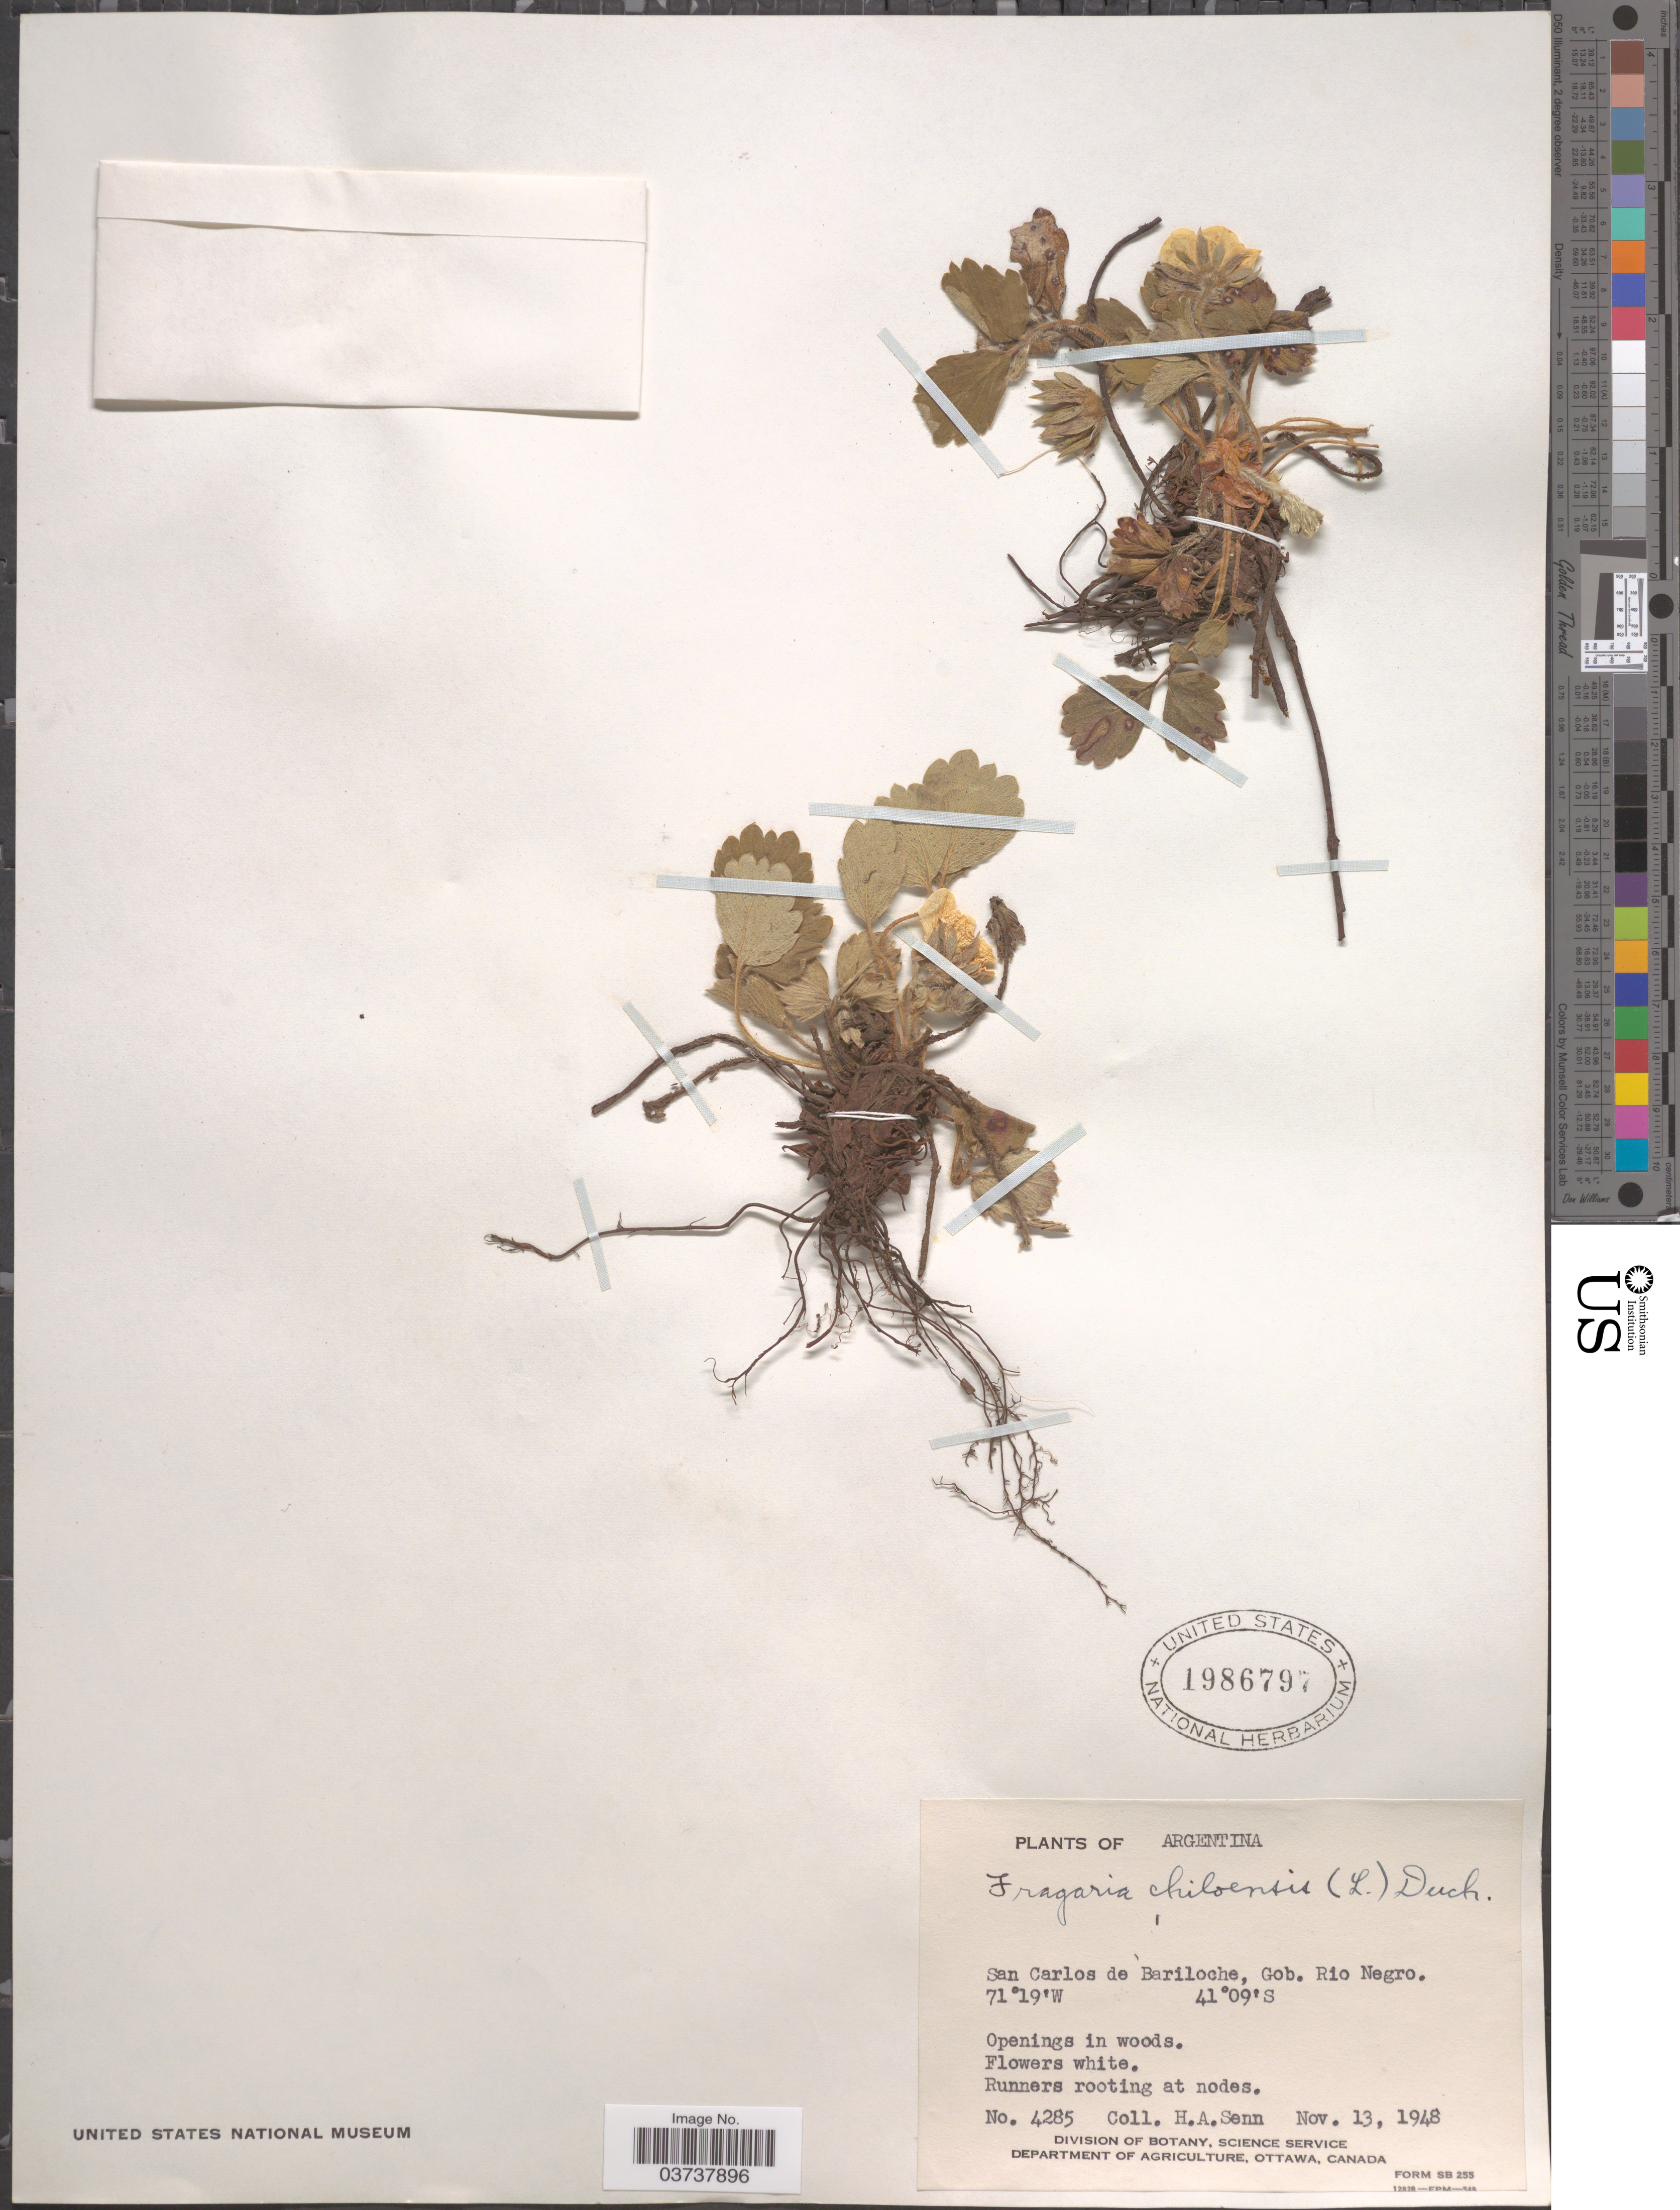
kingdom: Plantae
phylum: Tracheophyta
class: Magnoliopsida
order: Rosales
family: Rosaceae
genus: Fragaria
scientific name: Fragaria chiloensis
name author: (L.) Mill.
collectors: H. Senn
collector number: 4285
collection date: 1948-11-13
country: Argentina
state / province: Rio Negro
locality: San Carlos de Bariloche, Gob. Rio Negro.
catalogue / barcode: US 1986797